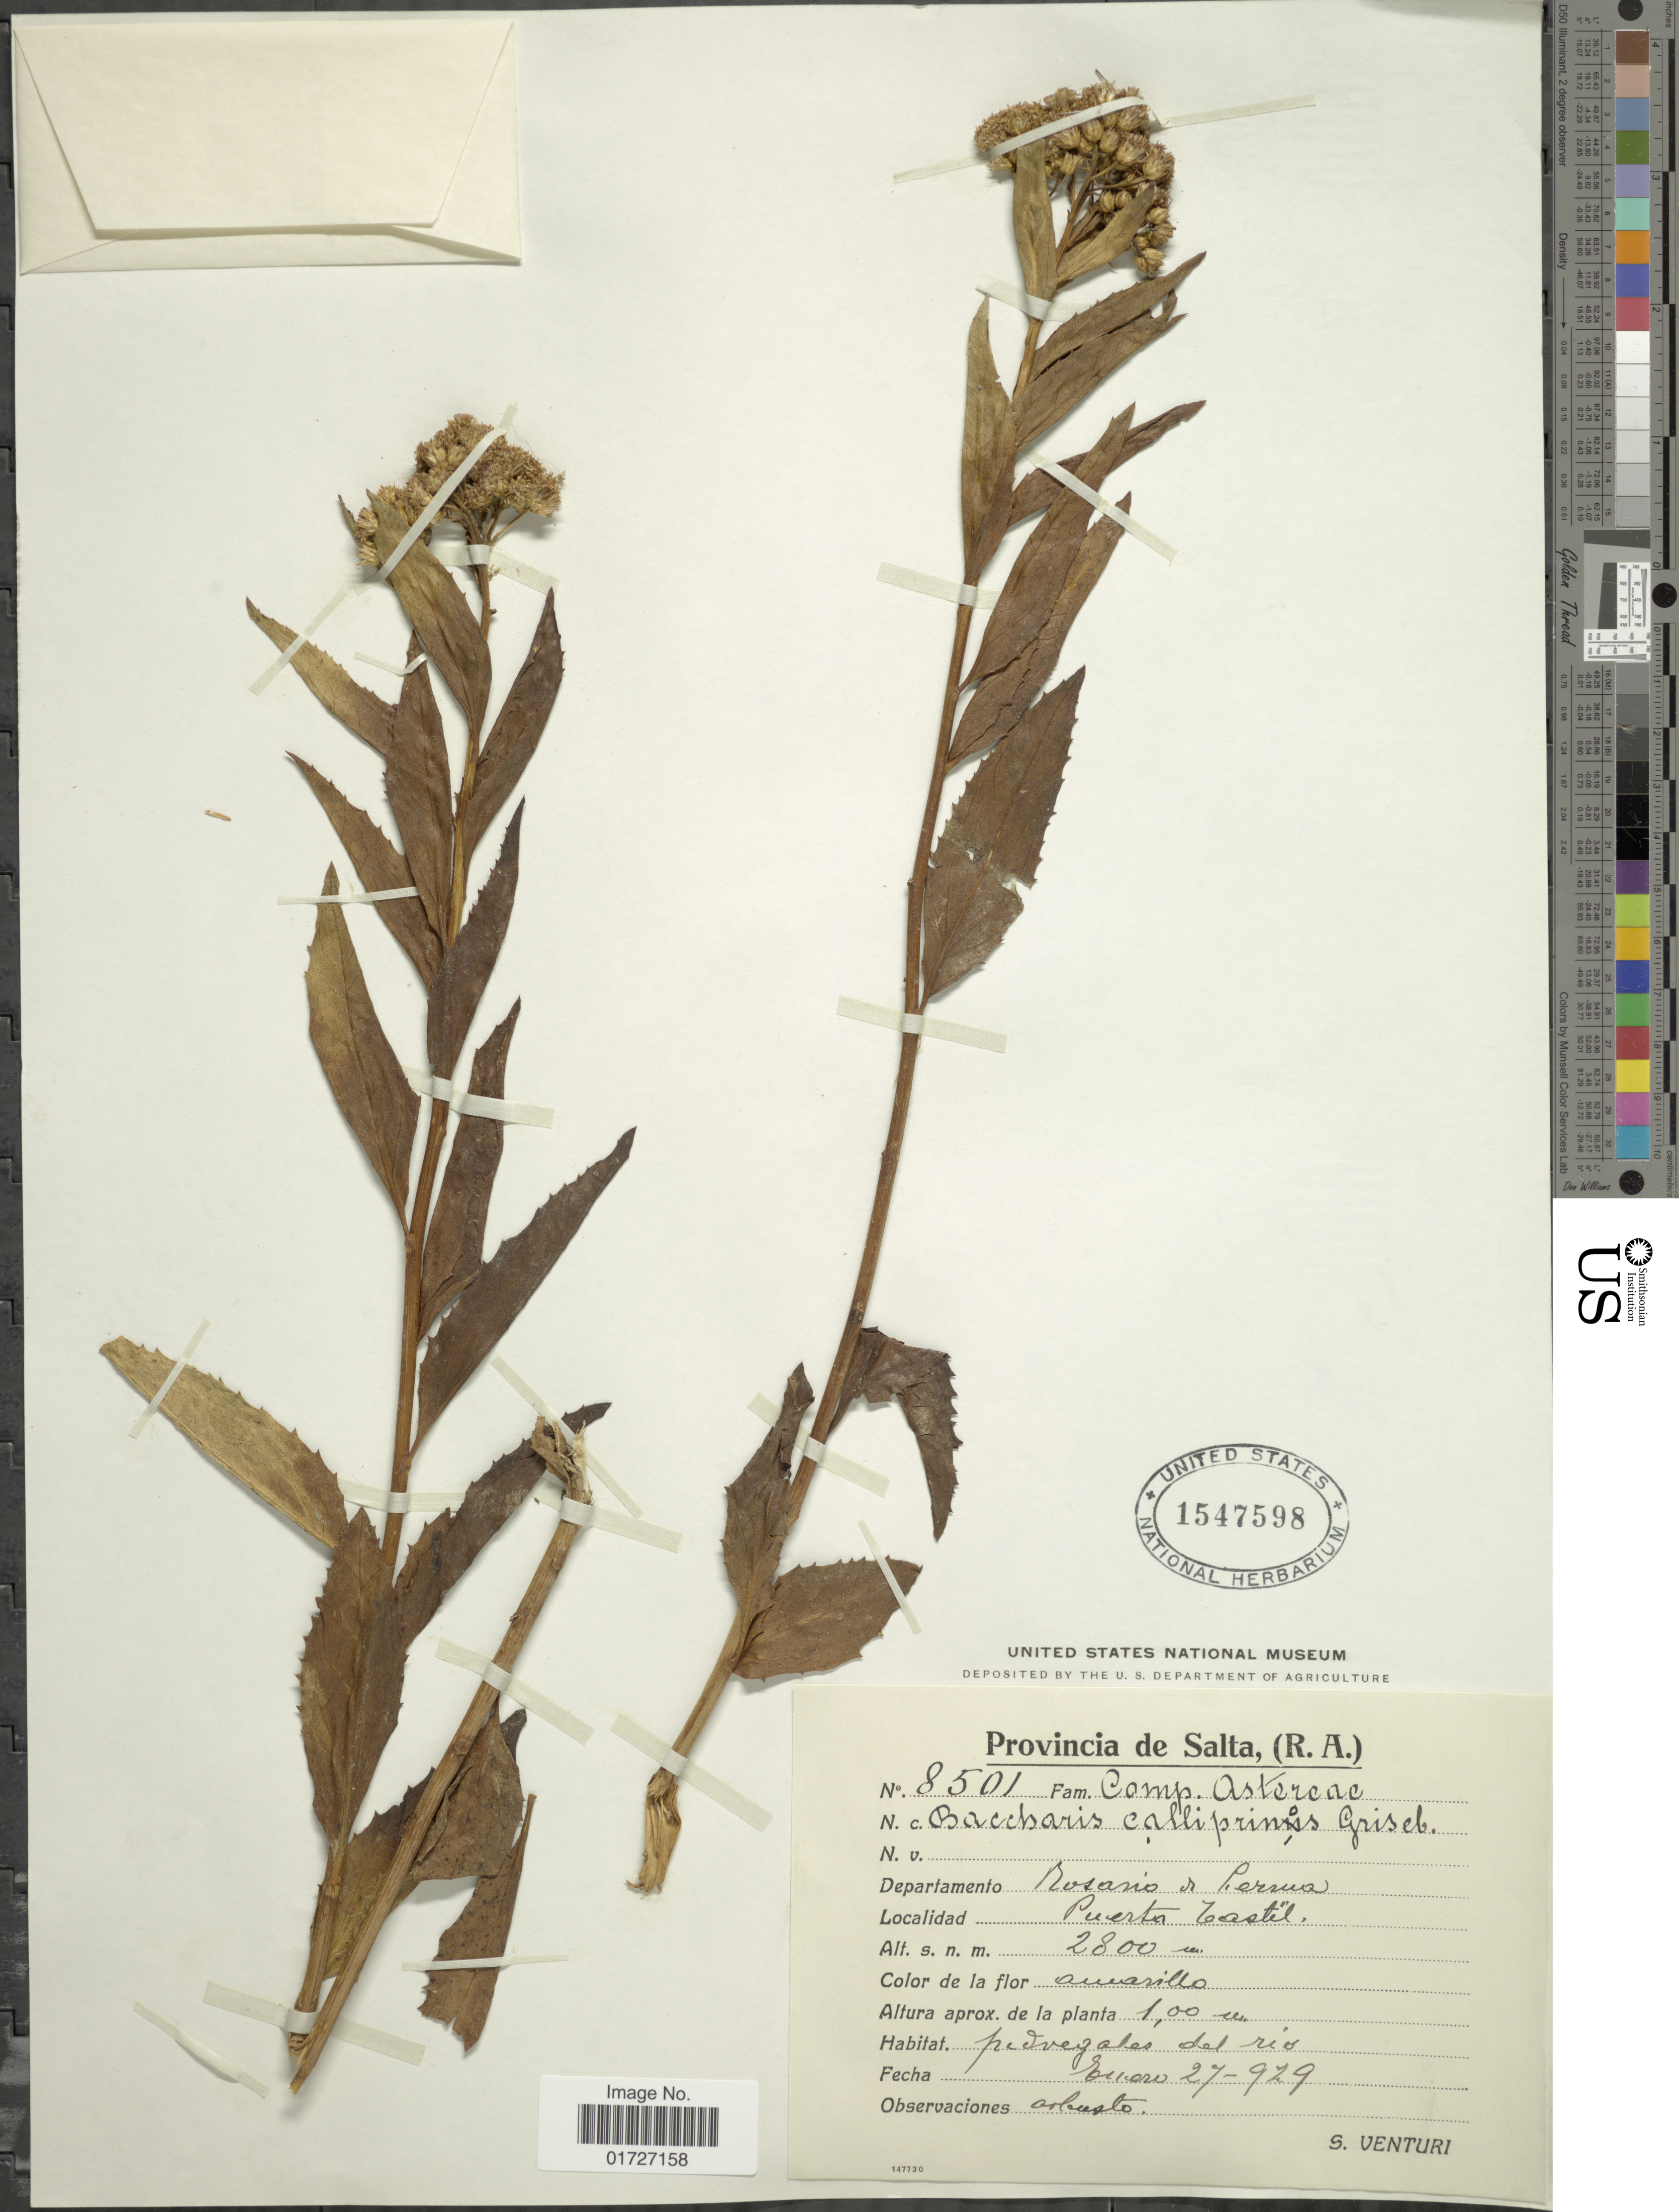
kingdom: Plantae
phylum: Tracheophyta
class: Magnoliopsida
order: Asterales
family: Asteraceae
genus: Baccharis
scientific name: Baccharis calliprinos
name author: Griseb.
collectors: S. Venturi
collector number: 8501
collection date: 1929-01-27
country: Argentina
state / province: Salta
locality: Departamento Rosario de Lerma, Puerta Castil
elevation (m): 2800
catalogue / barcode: US 1547598